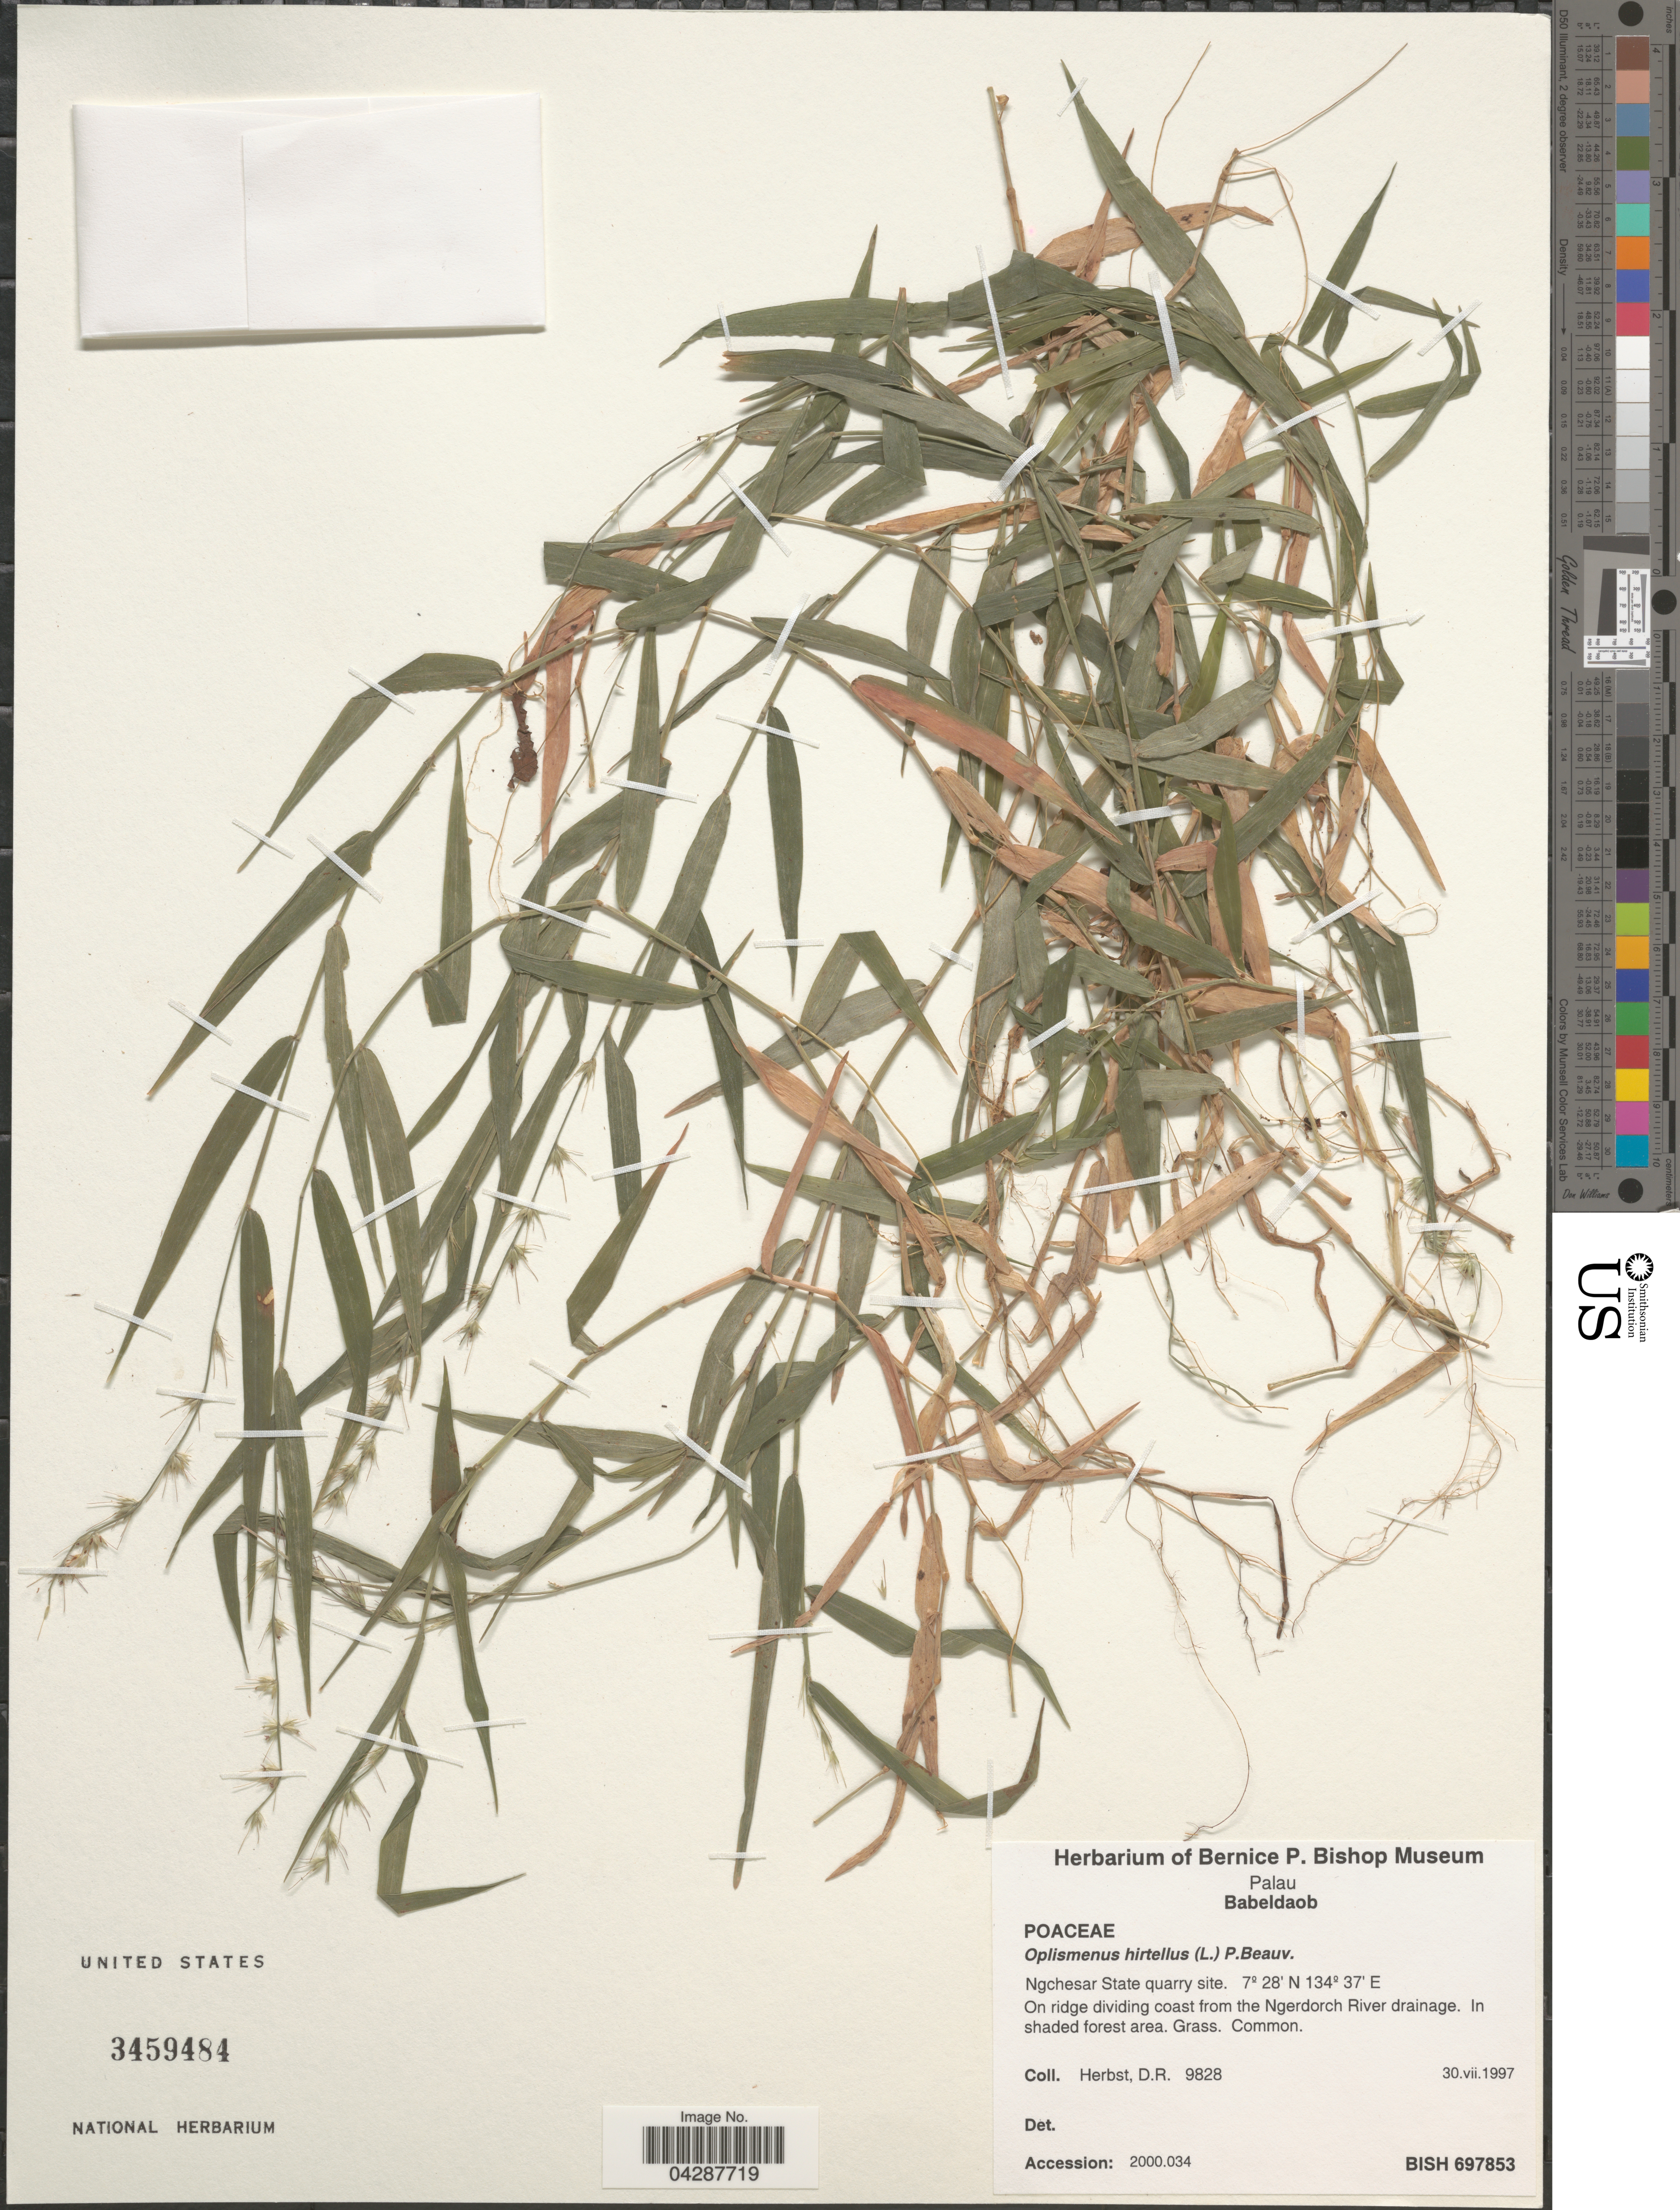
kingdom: Plantae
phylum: Tracheophyta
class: Liliopsida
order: Poales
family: Poaceae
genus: Oplismenus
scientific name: Oplismenus hirtellus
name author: (L.) P. Beauv.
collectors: D. R. Herbst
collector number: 9828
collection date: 1997-07-30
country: Palau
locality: Palau. Babeldaob. Ngchesar State quarry line. On ridge dividing coast from the Ngerdorch River drainage.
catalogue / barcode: US 3459484